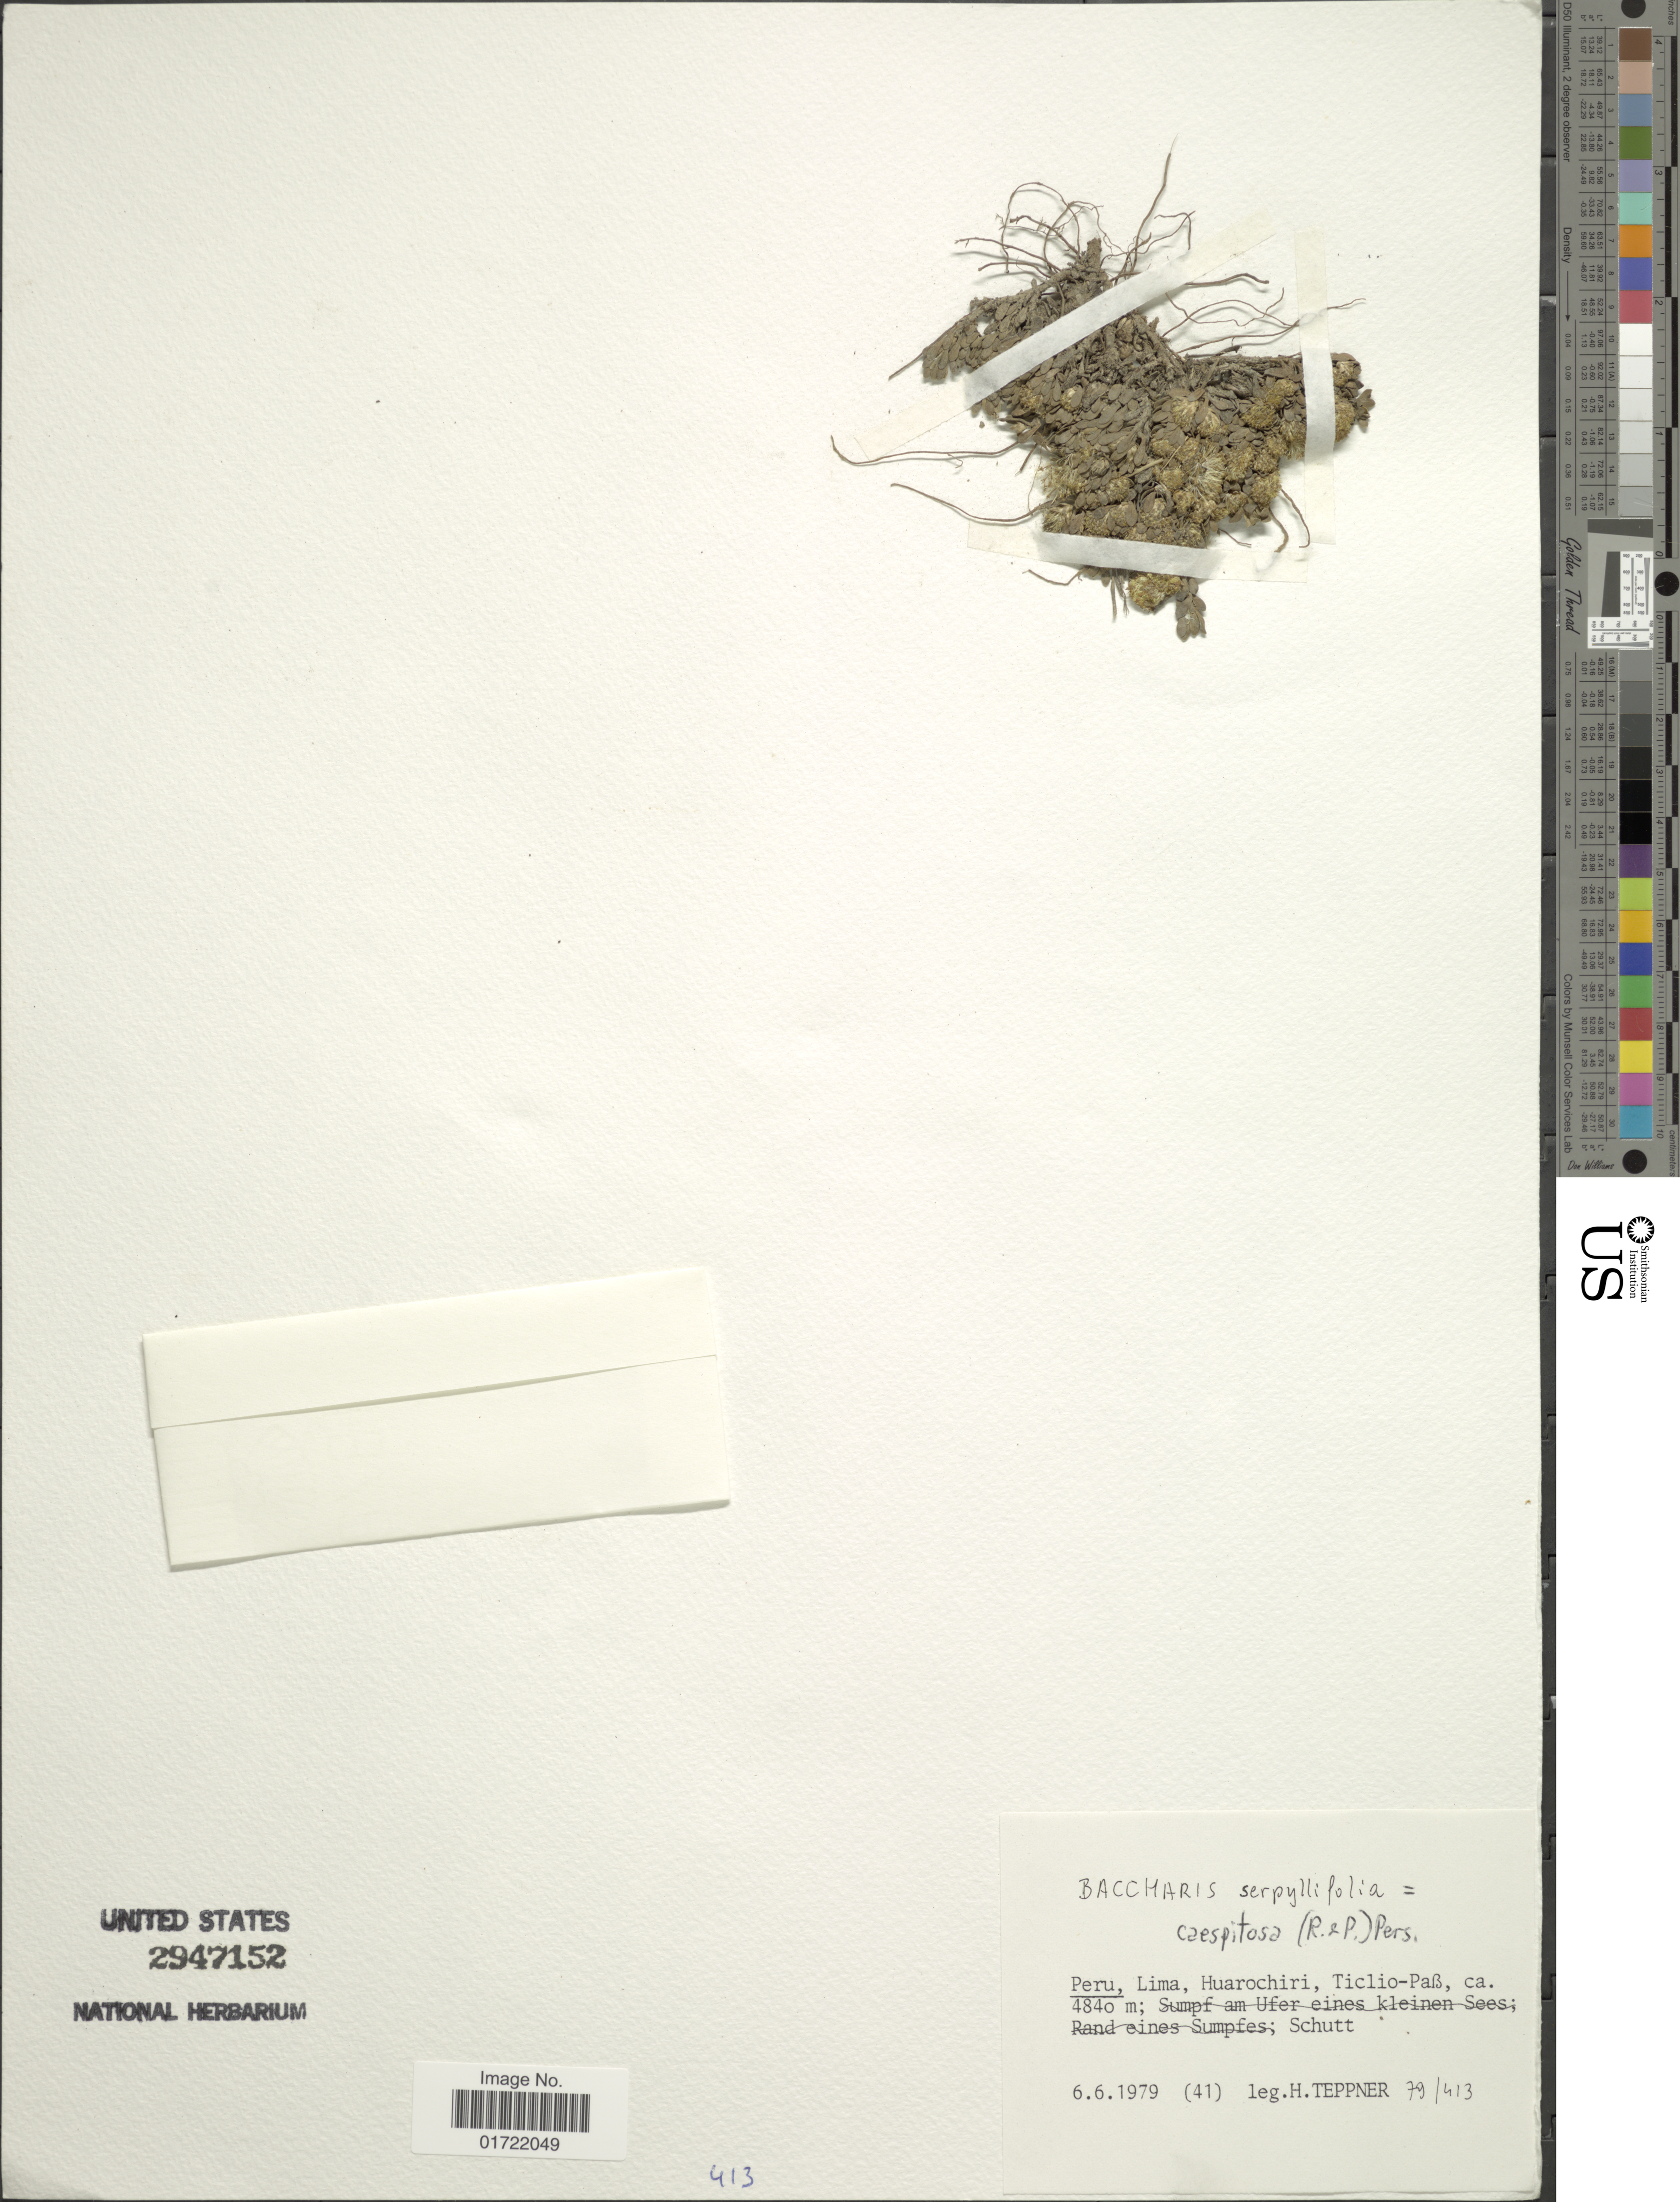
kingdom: Plantae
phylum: Tracheophyta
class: Magnoliopsida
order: Asterales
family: Asteraceae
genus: Baccharis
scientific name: Baccharis caespitosa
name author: (Ruiz & Pav.) Pers.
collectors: H. Teppner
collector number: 79/413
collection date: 1979-06-06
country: Peru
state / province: Lima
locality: Huarochirí, Ticlio-Paß [Ticlio Pass]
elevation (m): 4840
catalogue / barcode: US 2947152